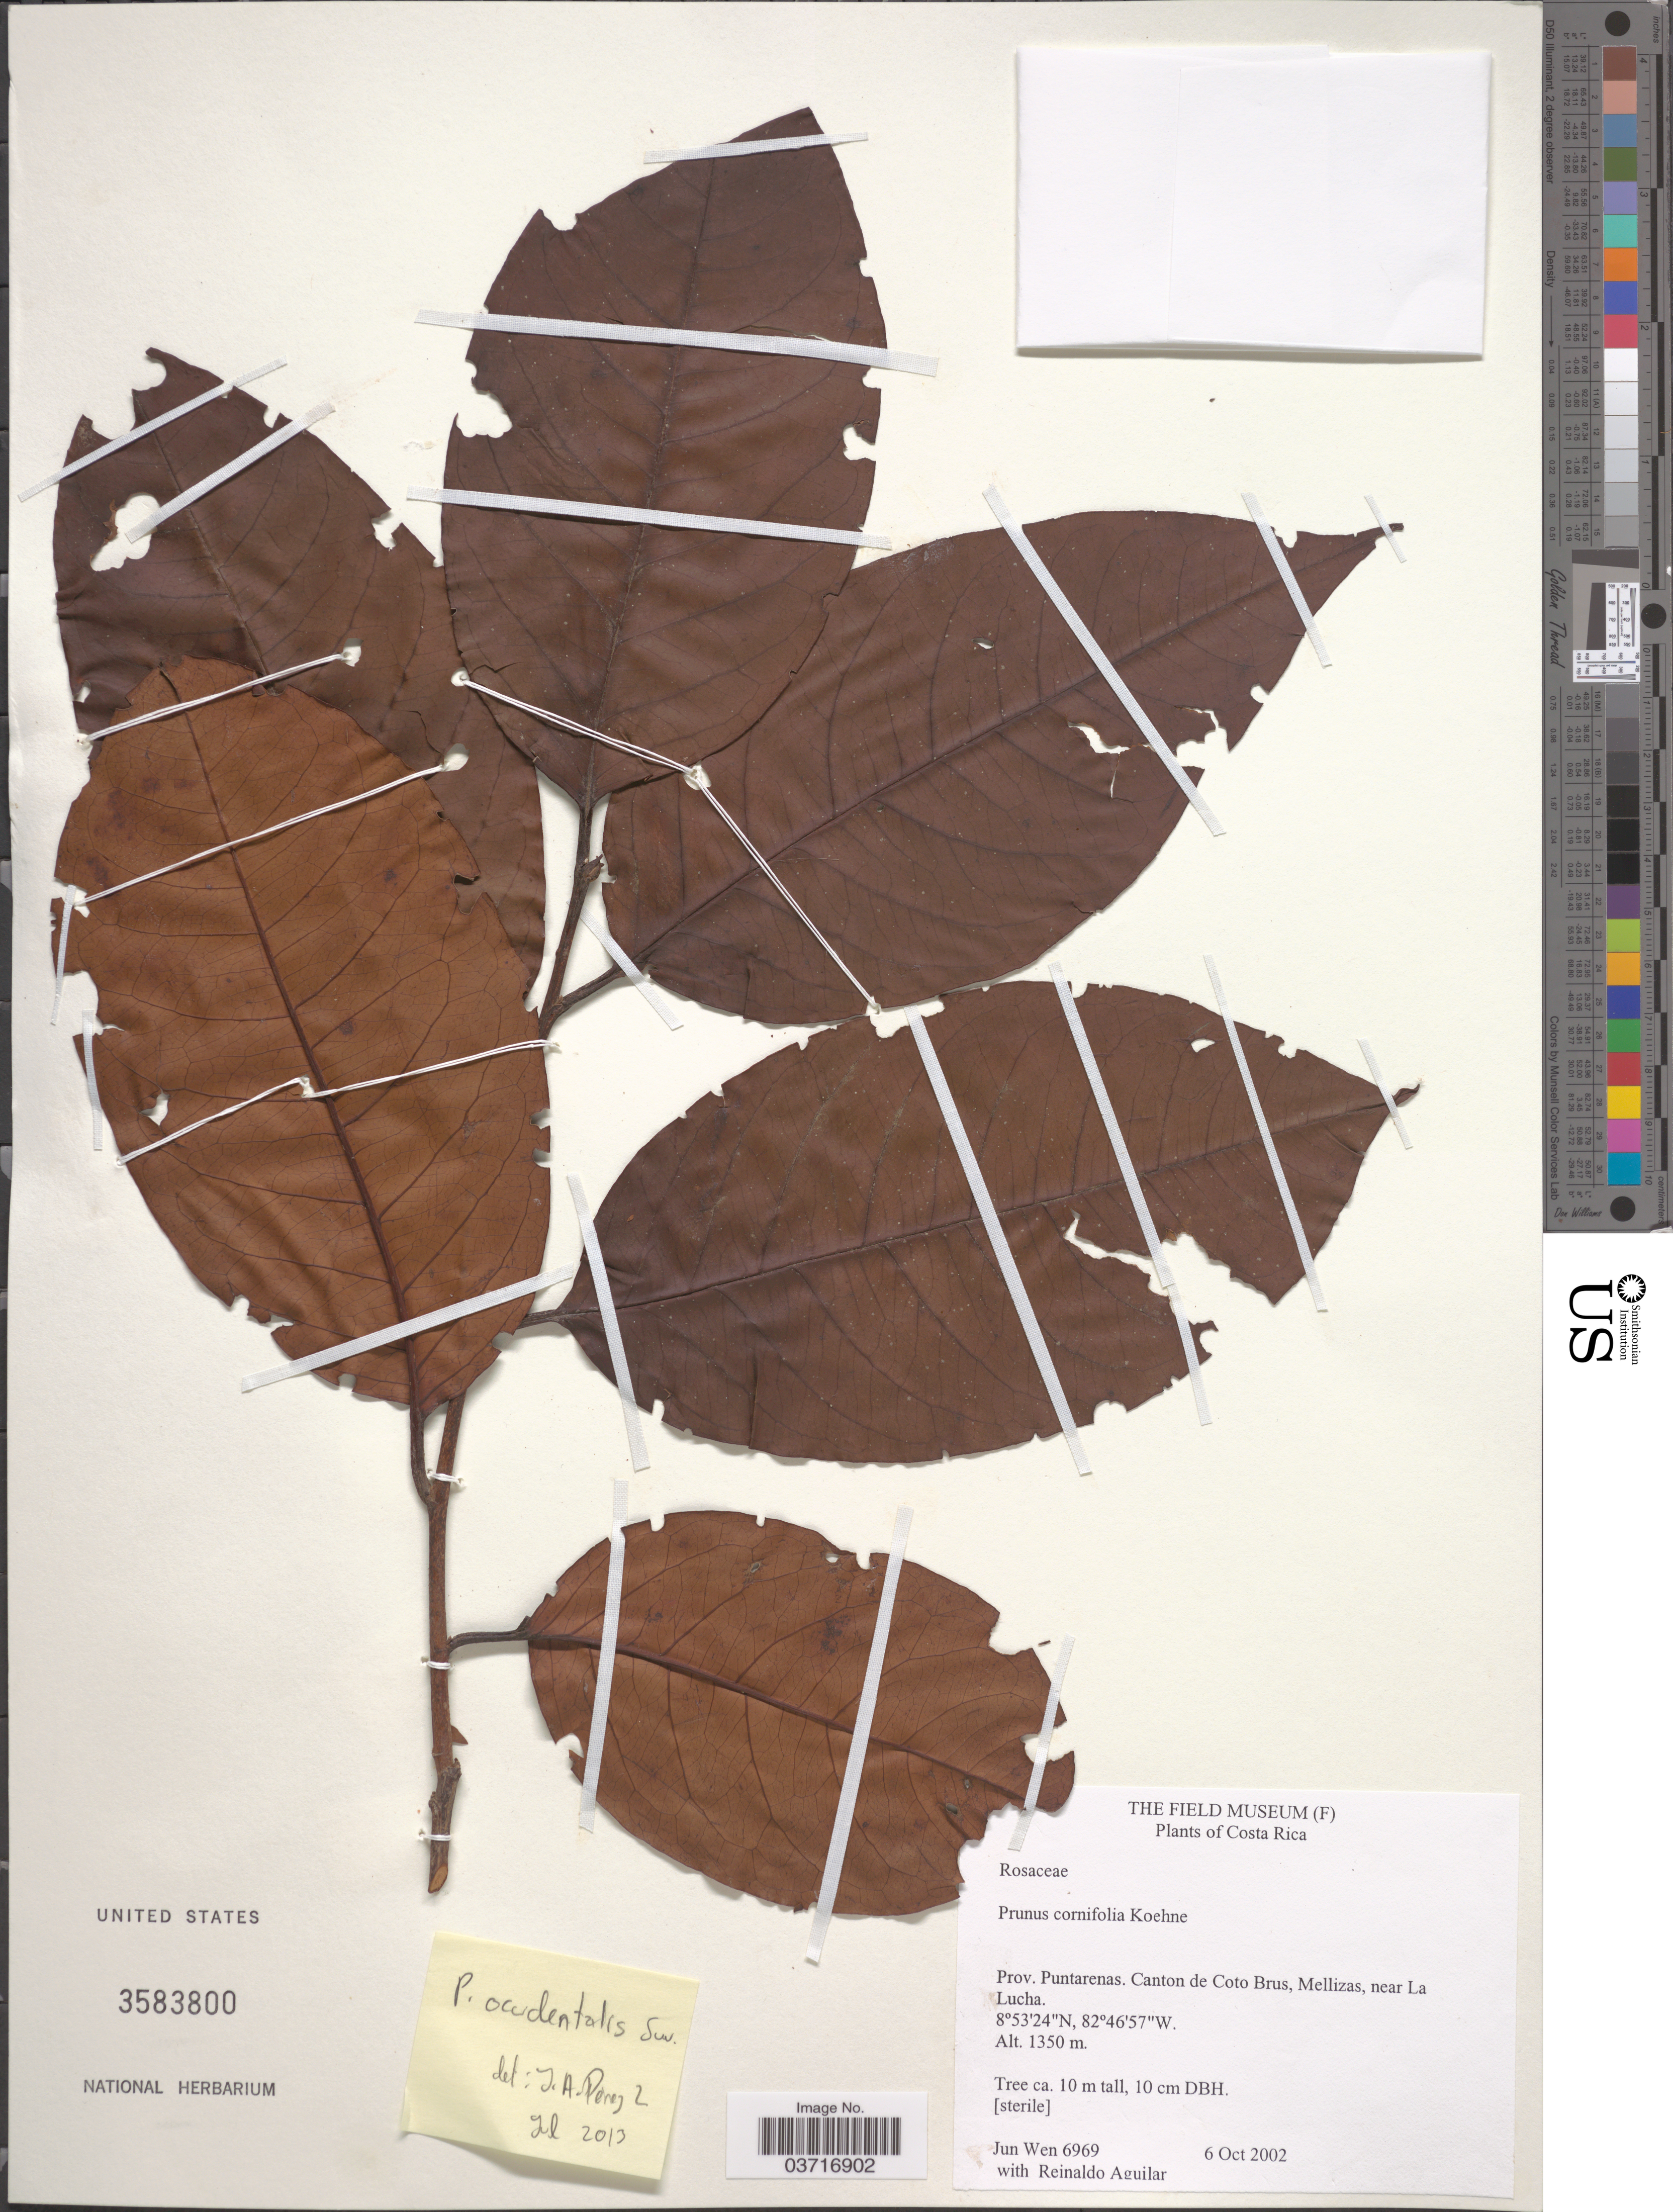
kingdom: Plantae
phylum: Tracheophyta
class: Magnoliopsida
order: Rosales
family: Rosaceae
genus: Prunus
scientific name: Prunus occidentalis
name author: Sw.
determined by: Pérez-Zabala, Jorge A.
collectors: J. Wen & R. Aguilar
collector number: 6969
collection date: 2002-10-06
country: Costa Rica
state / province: Puntarenas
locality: Canton de Coto Brus, Mellizas, near La Lucha.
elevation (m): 1350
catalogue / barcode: US 3583800